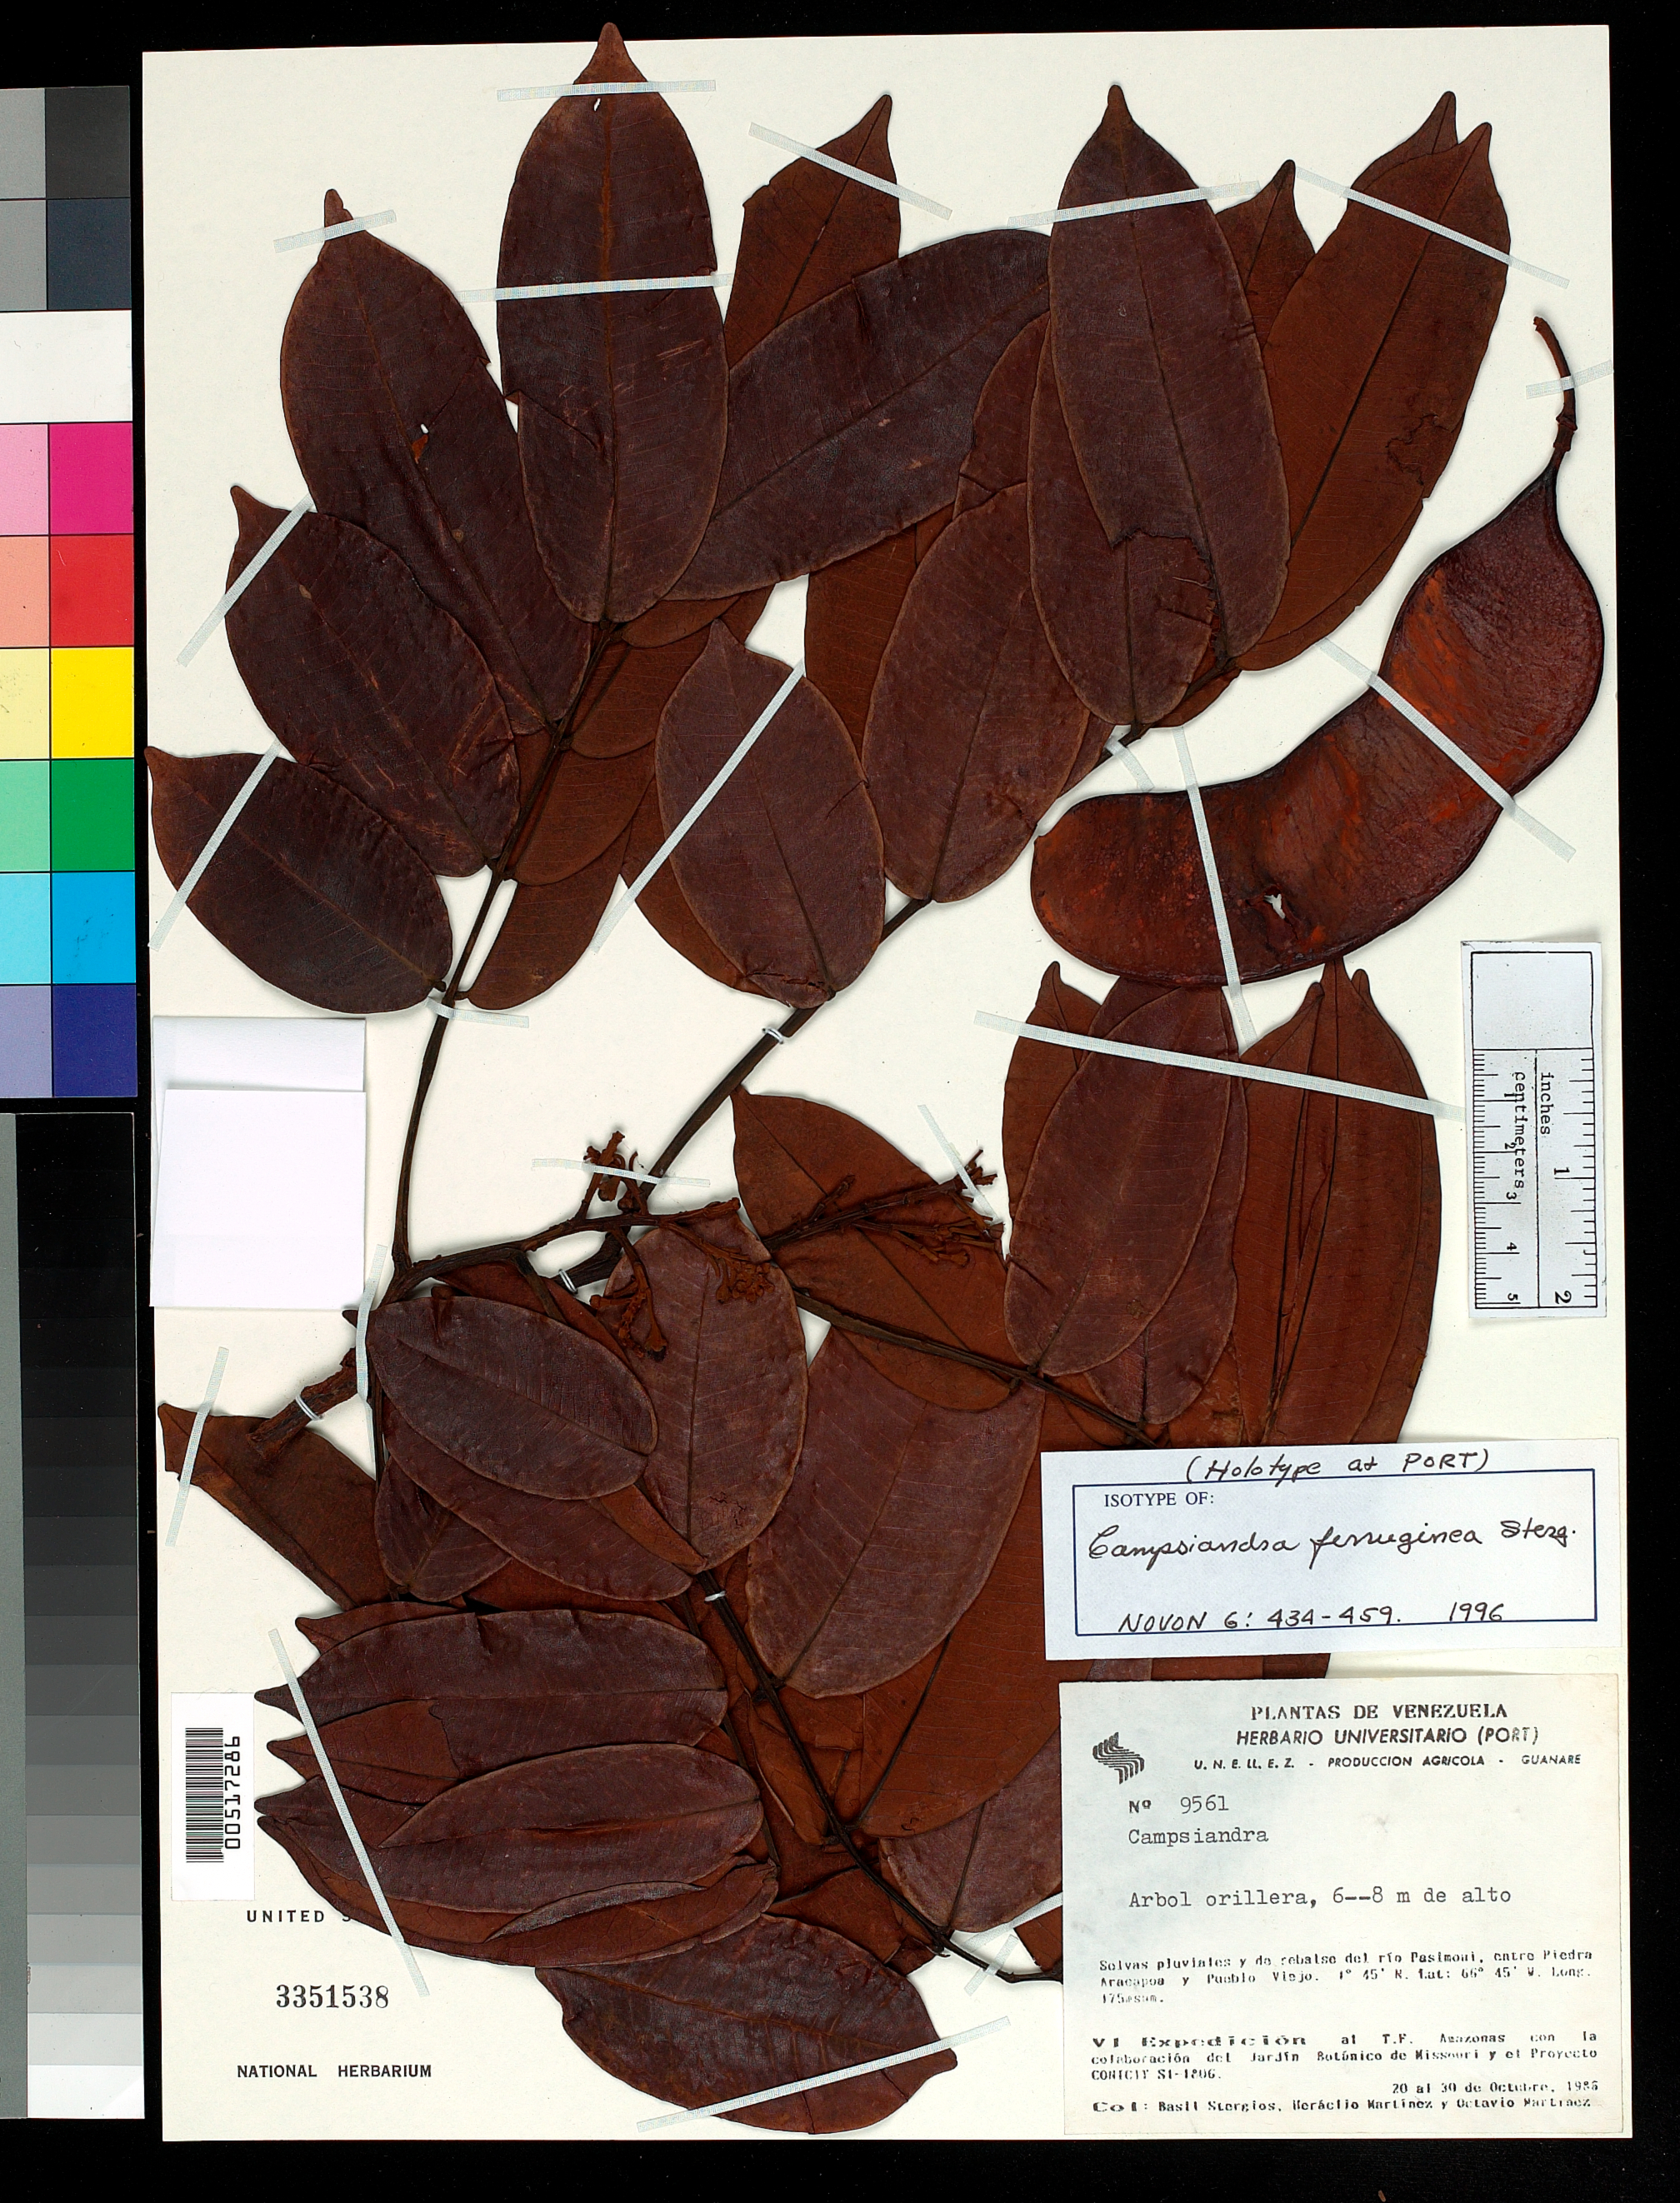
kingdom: Plantae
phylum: Tracheophyta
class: Magnoliopsida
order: Fabales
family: Fabaceae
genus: Campsiandra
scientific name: Campsiandra ferruginea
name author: Stergios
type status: Isotype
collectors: B. G. Stergios, H. Martinez & O. Martinez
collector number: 9561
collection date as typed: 20 Sep 1986 to 30 Sep 1986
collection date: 1986-09-20/1986-09-30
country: Venezuela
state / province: Amazonas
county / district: Río Negro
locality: Rio Pasimoni, entre Piedra Aracapoa & Pueblo Viejo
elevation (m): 175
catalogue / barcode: US 3351538